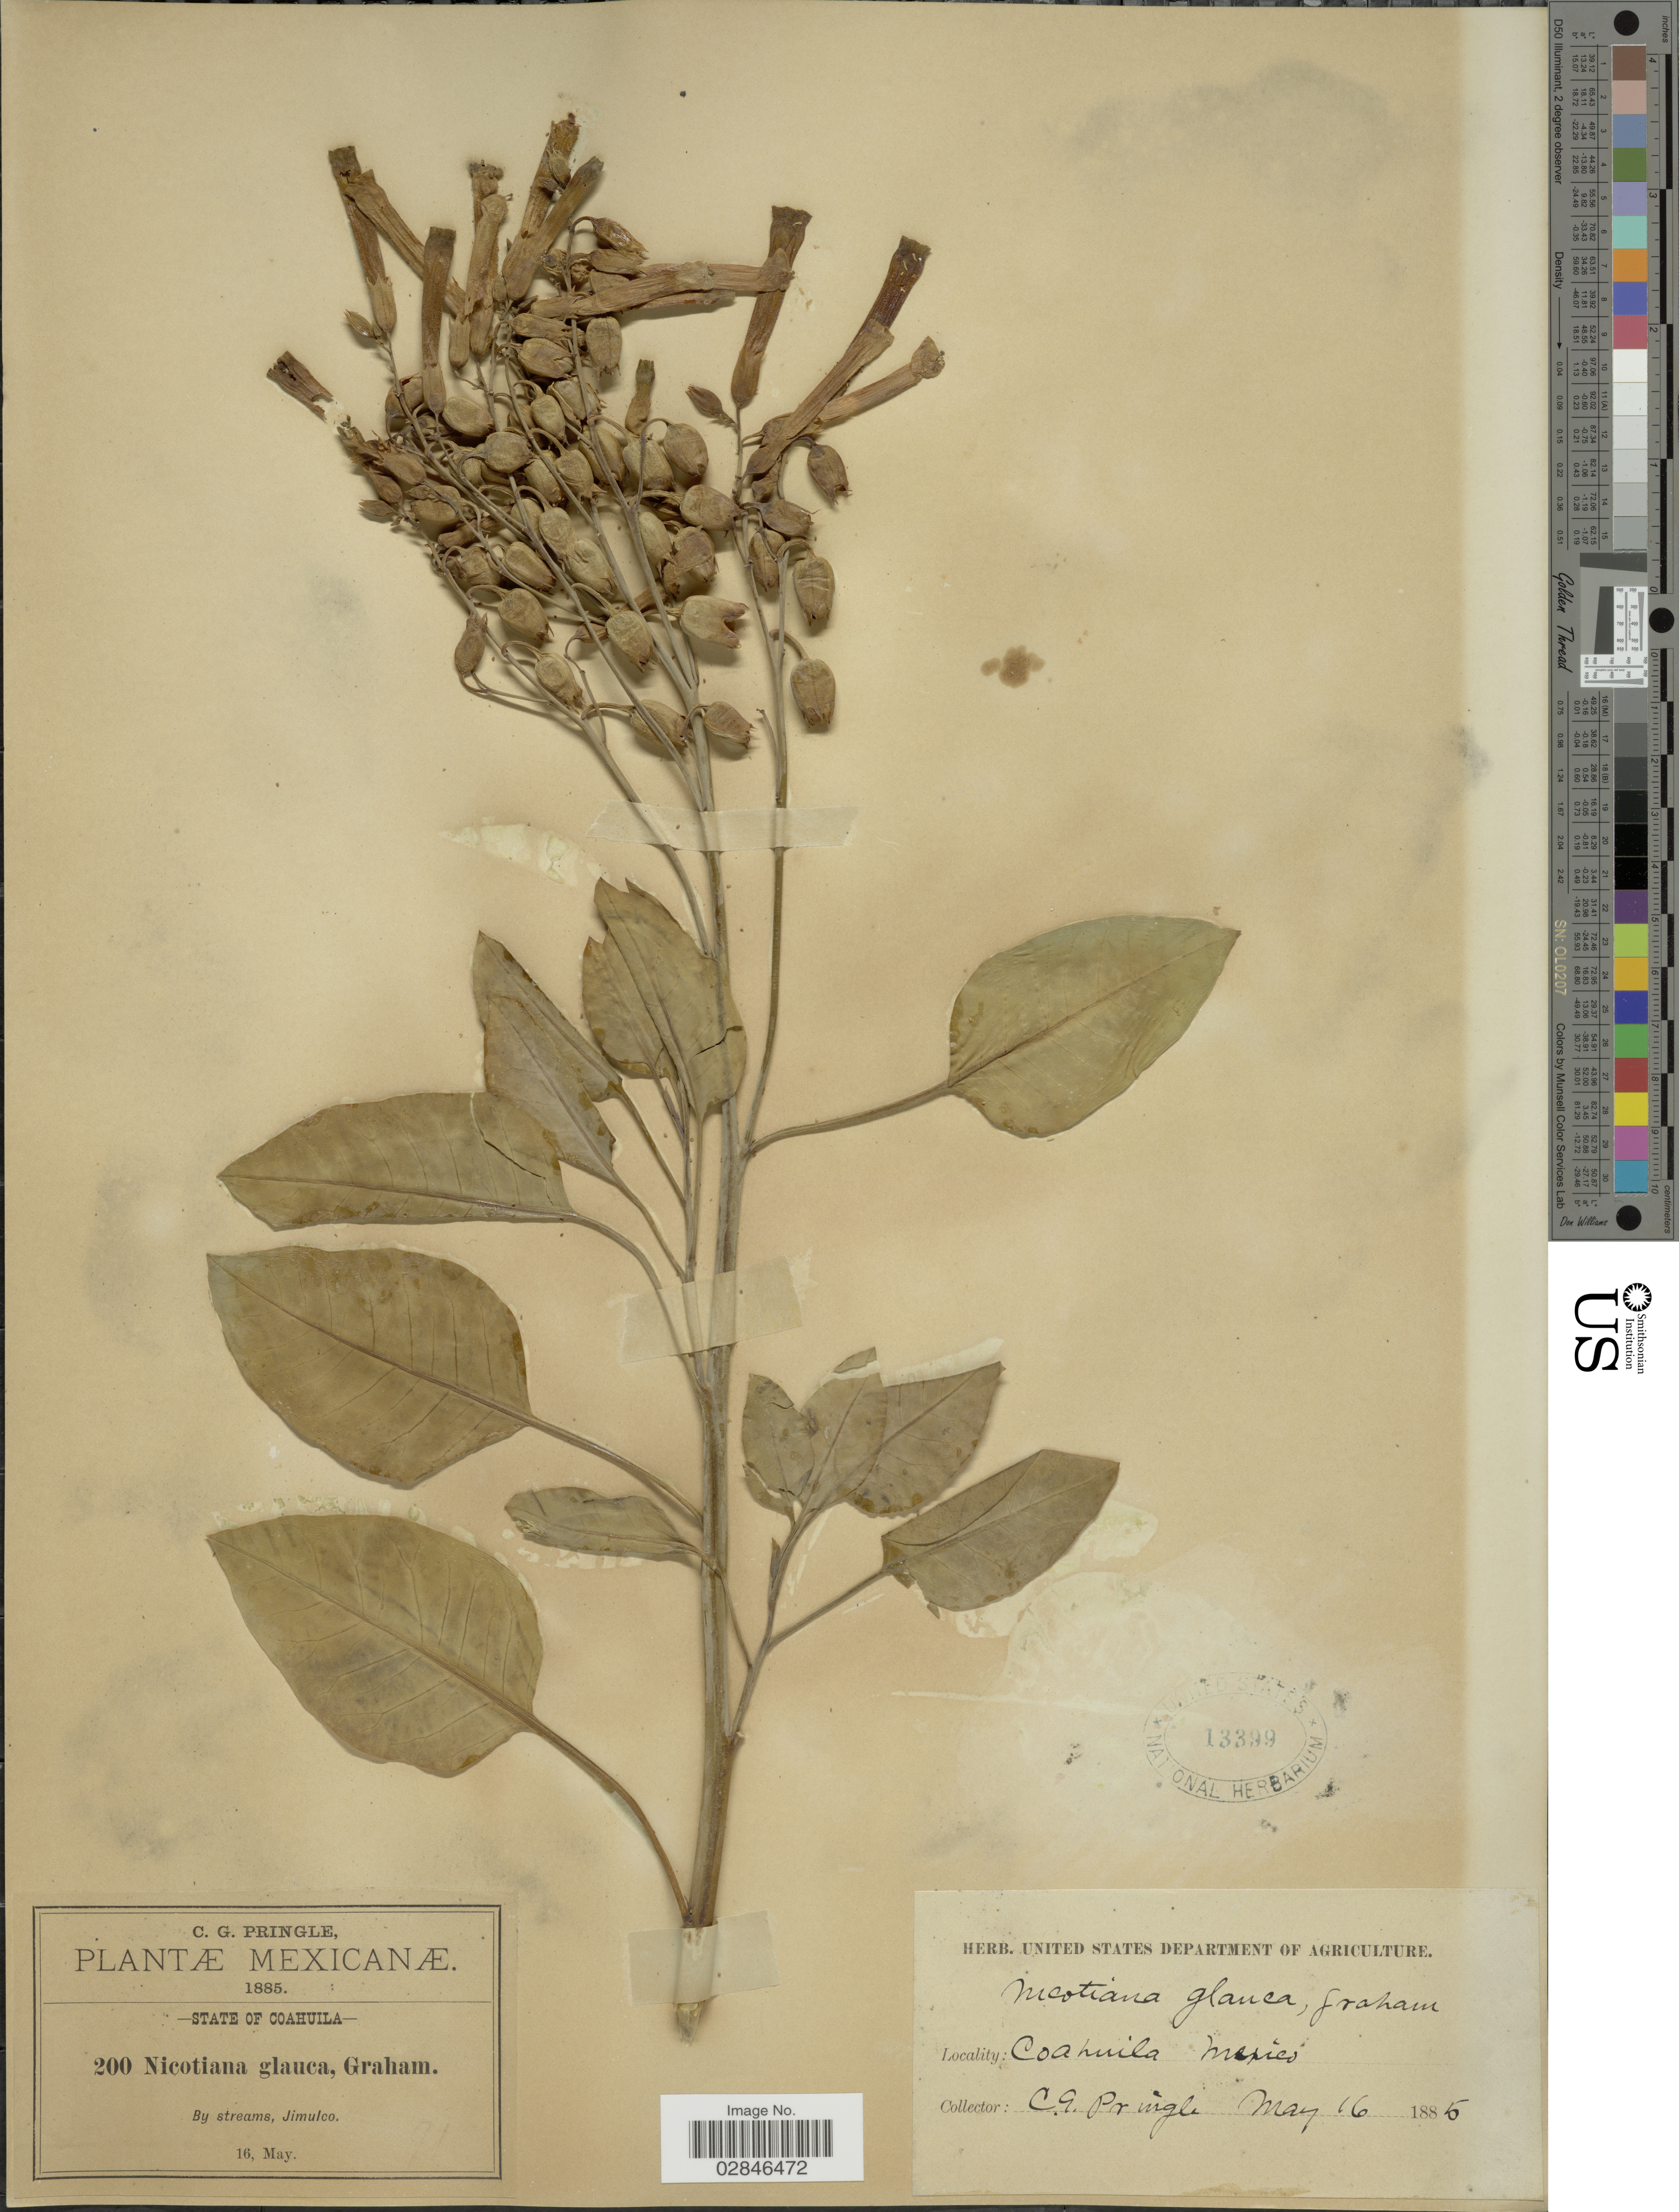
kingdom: Plantae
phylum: Tracheophyta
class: Magnoliopsida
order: Solanales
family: Solanaceae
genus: Nicotiana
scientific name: Nicotiana glauca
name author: Graham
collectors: C. G. Pringle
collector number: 200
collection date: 1885-05-16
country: Mexico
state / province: Coahuila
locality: By streams, Jimulco.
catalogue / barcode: US 13399